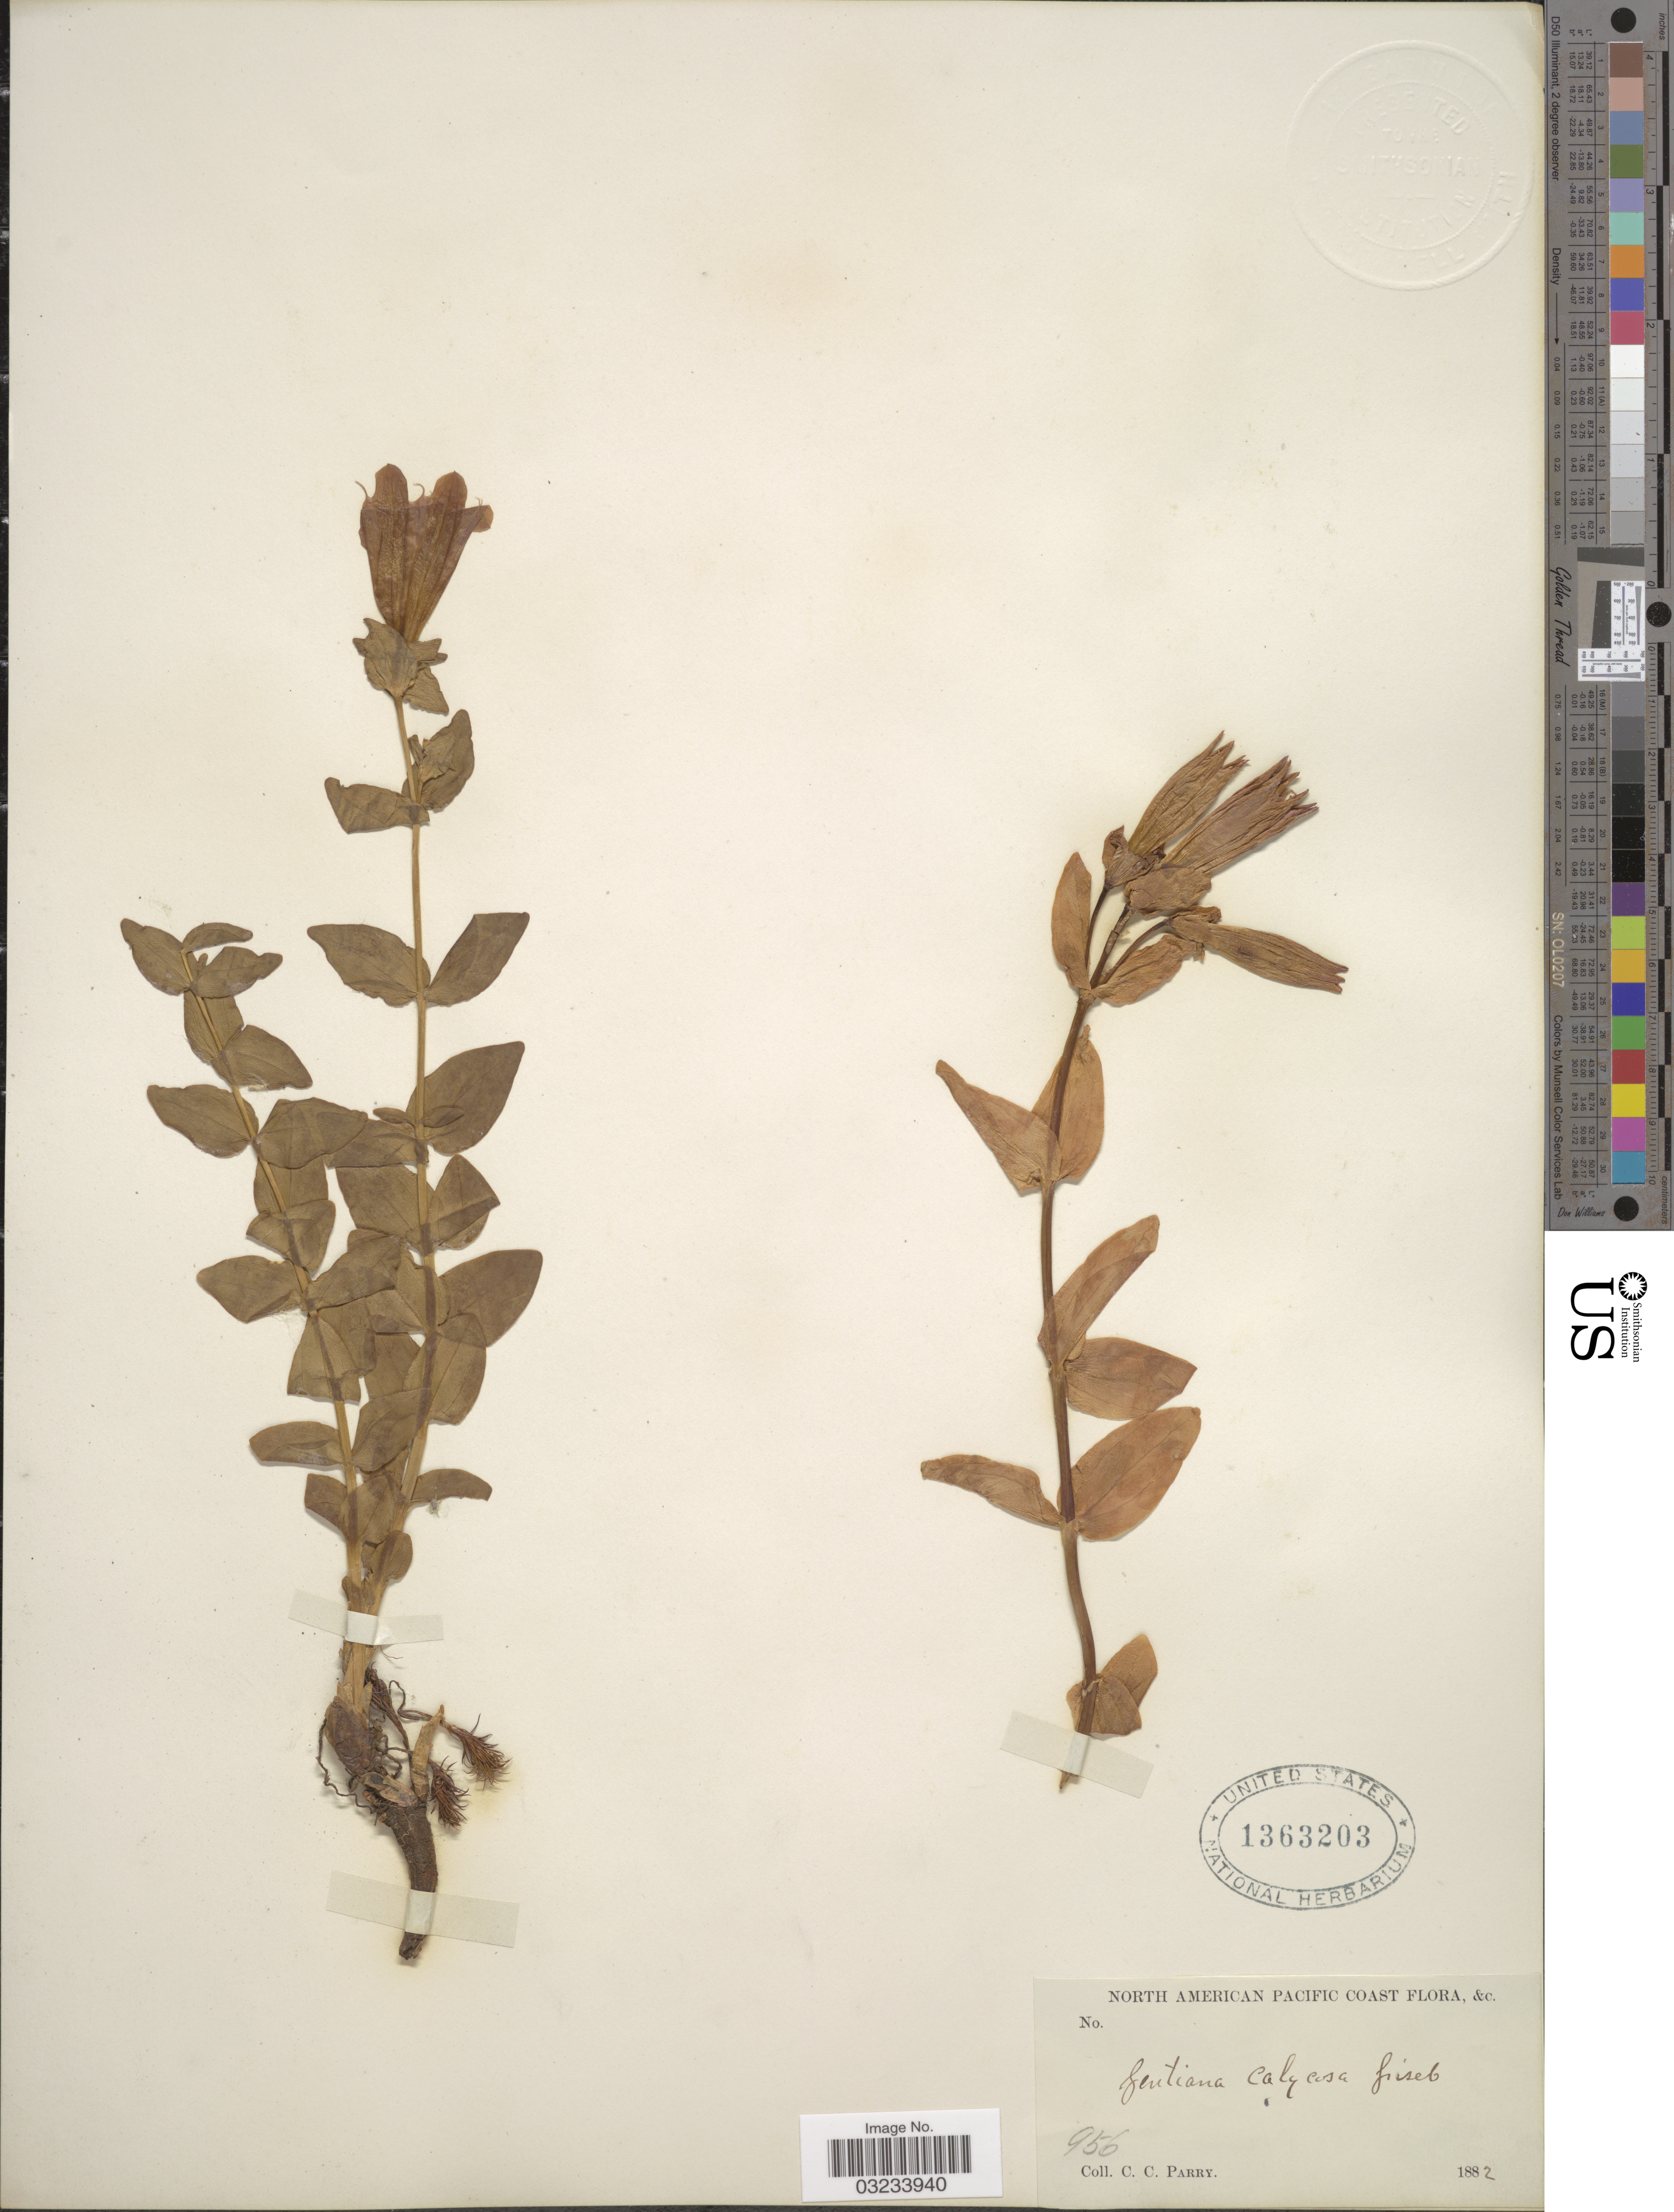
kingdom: Plantae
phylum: Tracheophyta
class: Magnoliopsida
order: Gentianales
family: Gentianaceae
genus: Gentiana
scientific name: Gentiana calycosa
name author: Griseb.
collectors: C. C. Parry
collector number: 956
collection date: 1882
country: United States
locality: North America Pacific Coast, &c.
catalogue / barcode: US 1363203